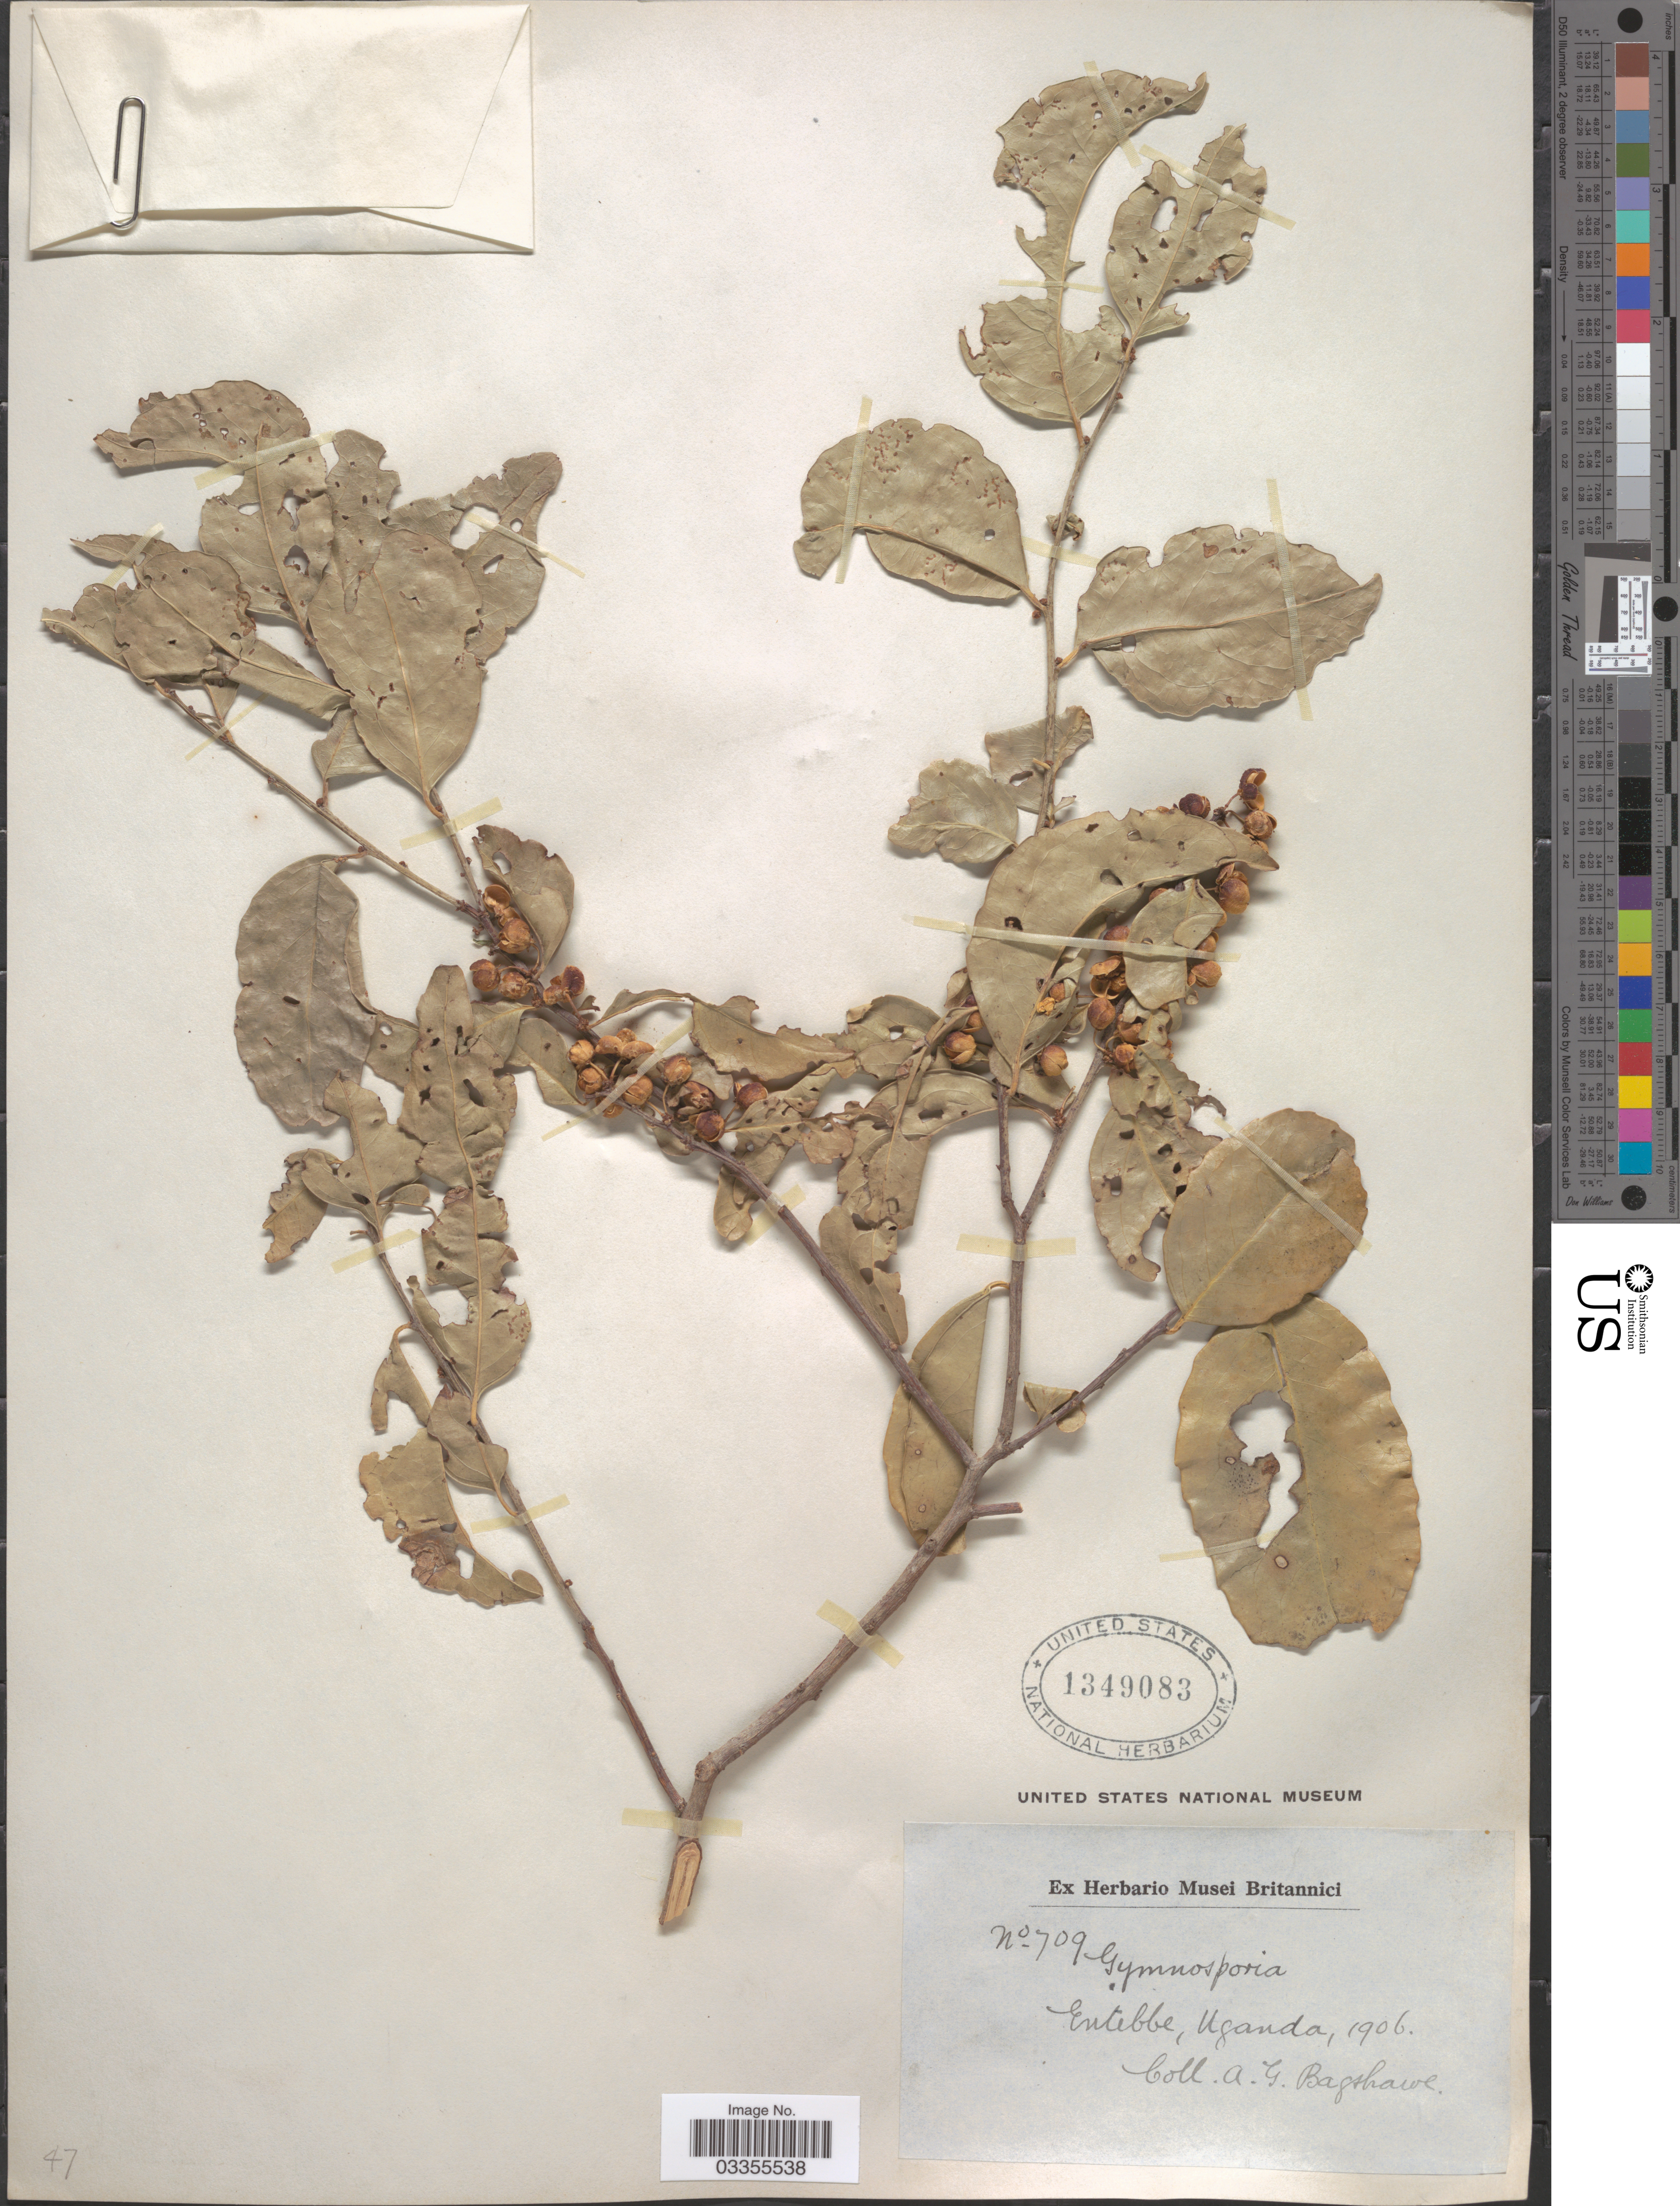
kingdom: Plantae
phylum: Tracheophyta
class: Magnoliopsida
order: Celastrales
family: Celastraceae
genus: Gymnosporia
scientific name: Gymnosporia sp.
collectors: A. Bagshawe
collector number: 709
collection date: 1906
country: Uganda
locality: Entebbe.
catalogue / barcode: US 1349083